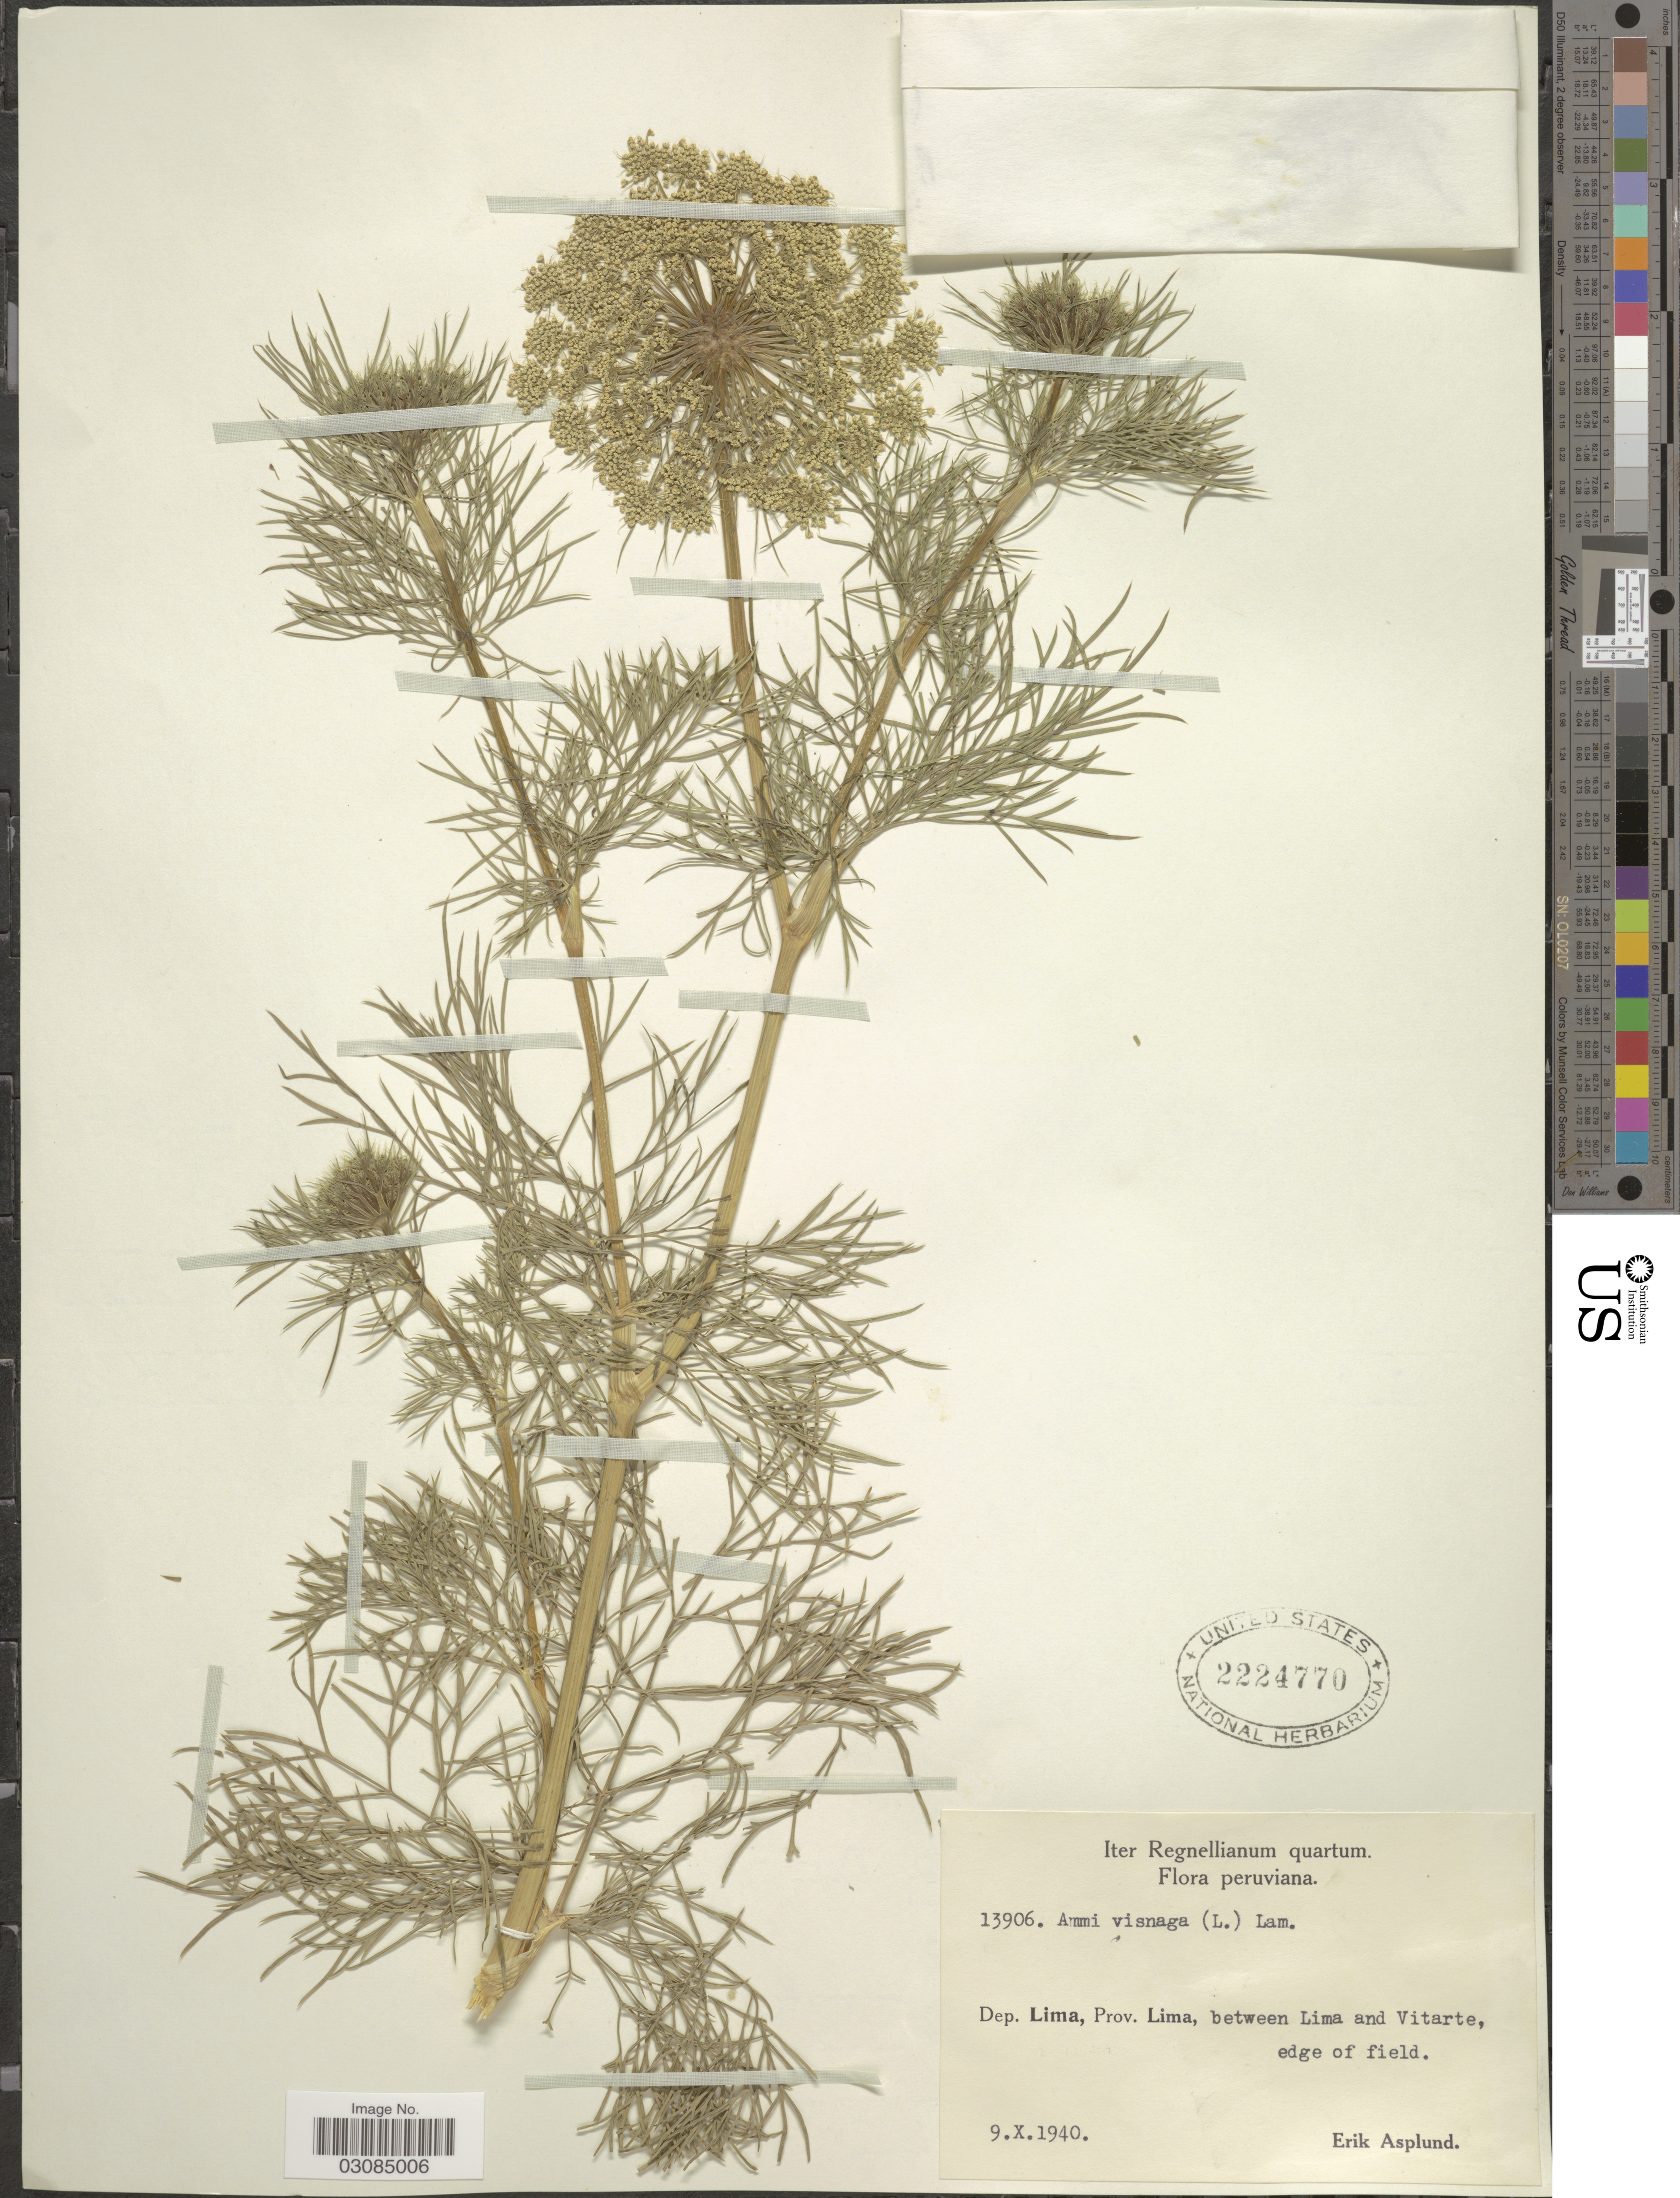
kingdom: Plantae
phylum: Tracheophyta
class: Magnoliopsida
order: Apiales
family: Apiaceae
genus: Ammi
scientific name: Ammi visnaga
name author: (L.) Lam.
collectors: E. Asplund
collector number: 13906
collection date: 1940-10-09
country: Peru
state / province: Lima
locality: Dep. Lima, Prov. Lima, between Lima and Vitarte, edge of field.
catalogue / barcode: US 2224770